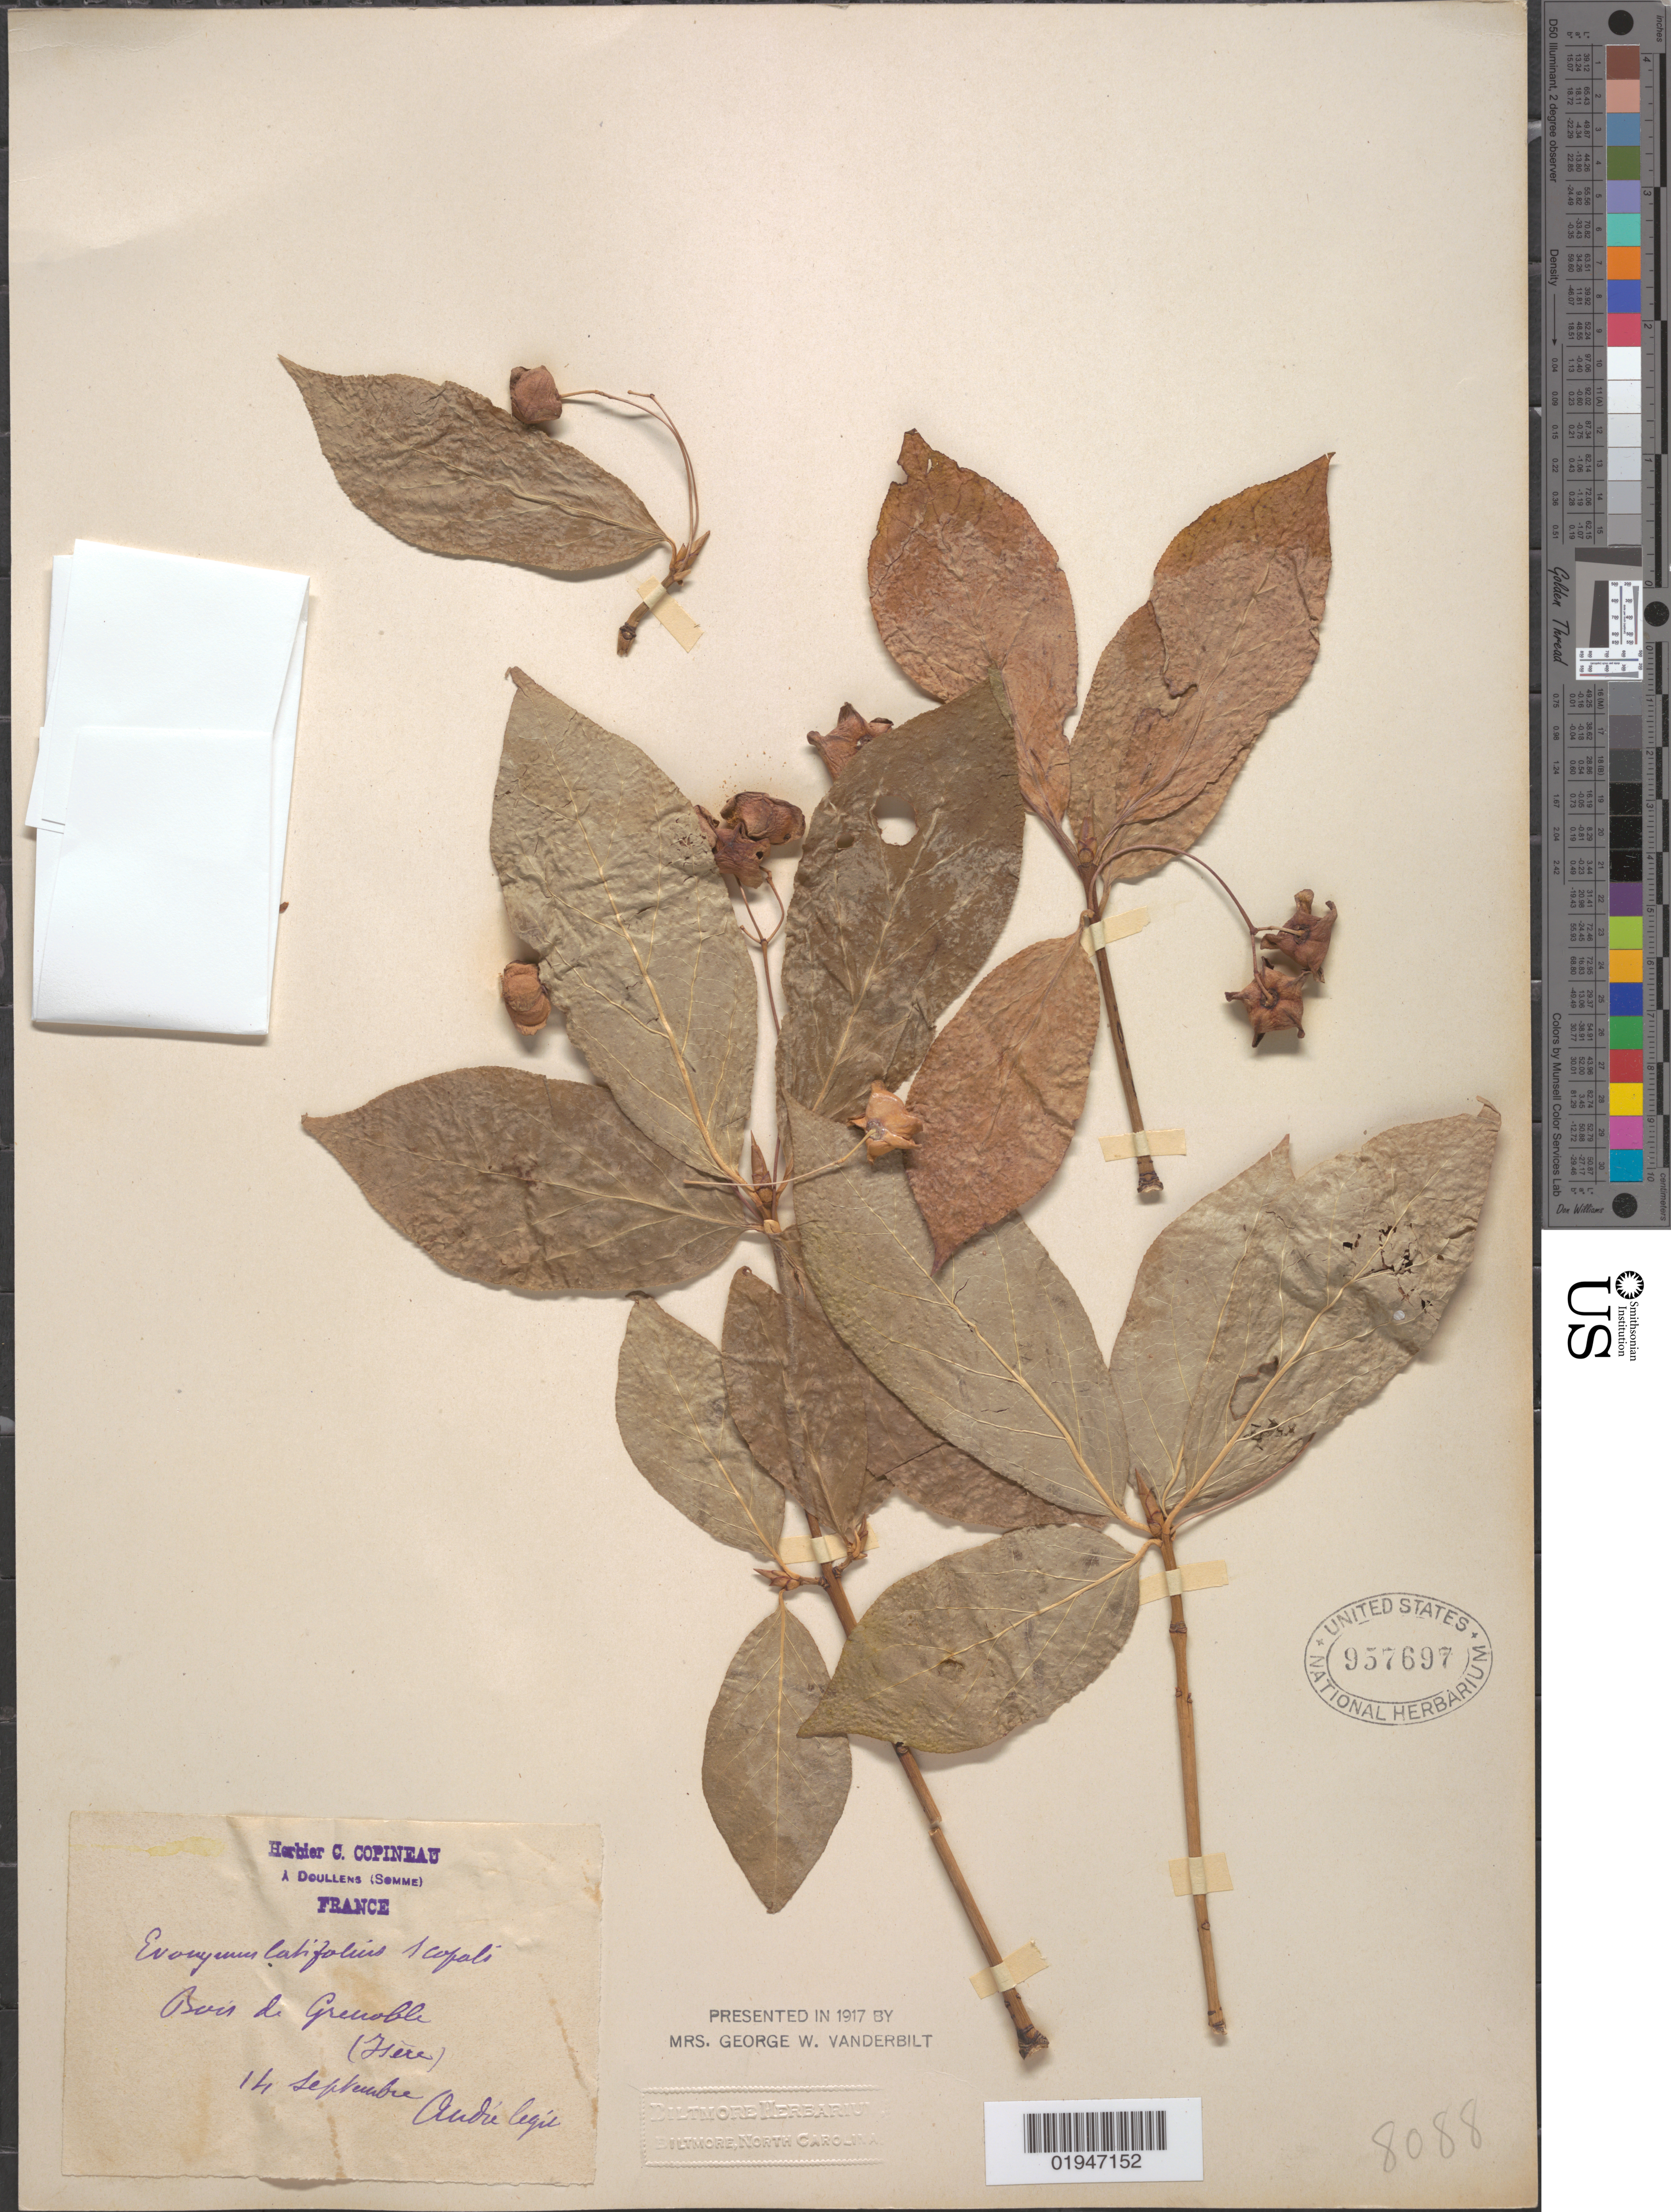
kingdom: Plantae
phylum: Tracheophyta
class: Magnoliopsida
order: Celastrales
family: Celastraceae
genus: Euonymus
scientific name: Euonymus latifolius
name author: (L.) Mill.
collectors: -. Audre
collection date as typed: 14 Sep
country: France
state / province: Auvergne-Rhône-Alpes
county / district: Isère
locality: Grenoble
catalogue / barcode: US 957697